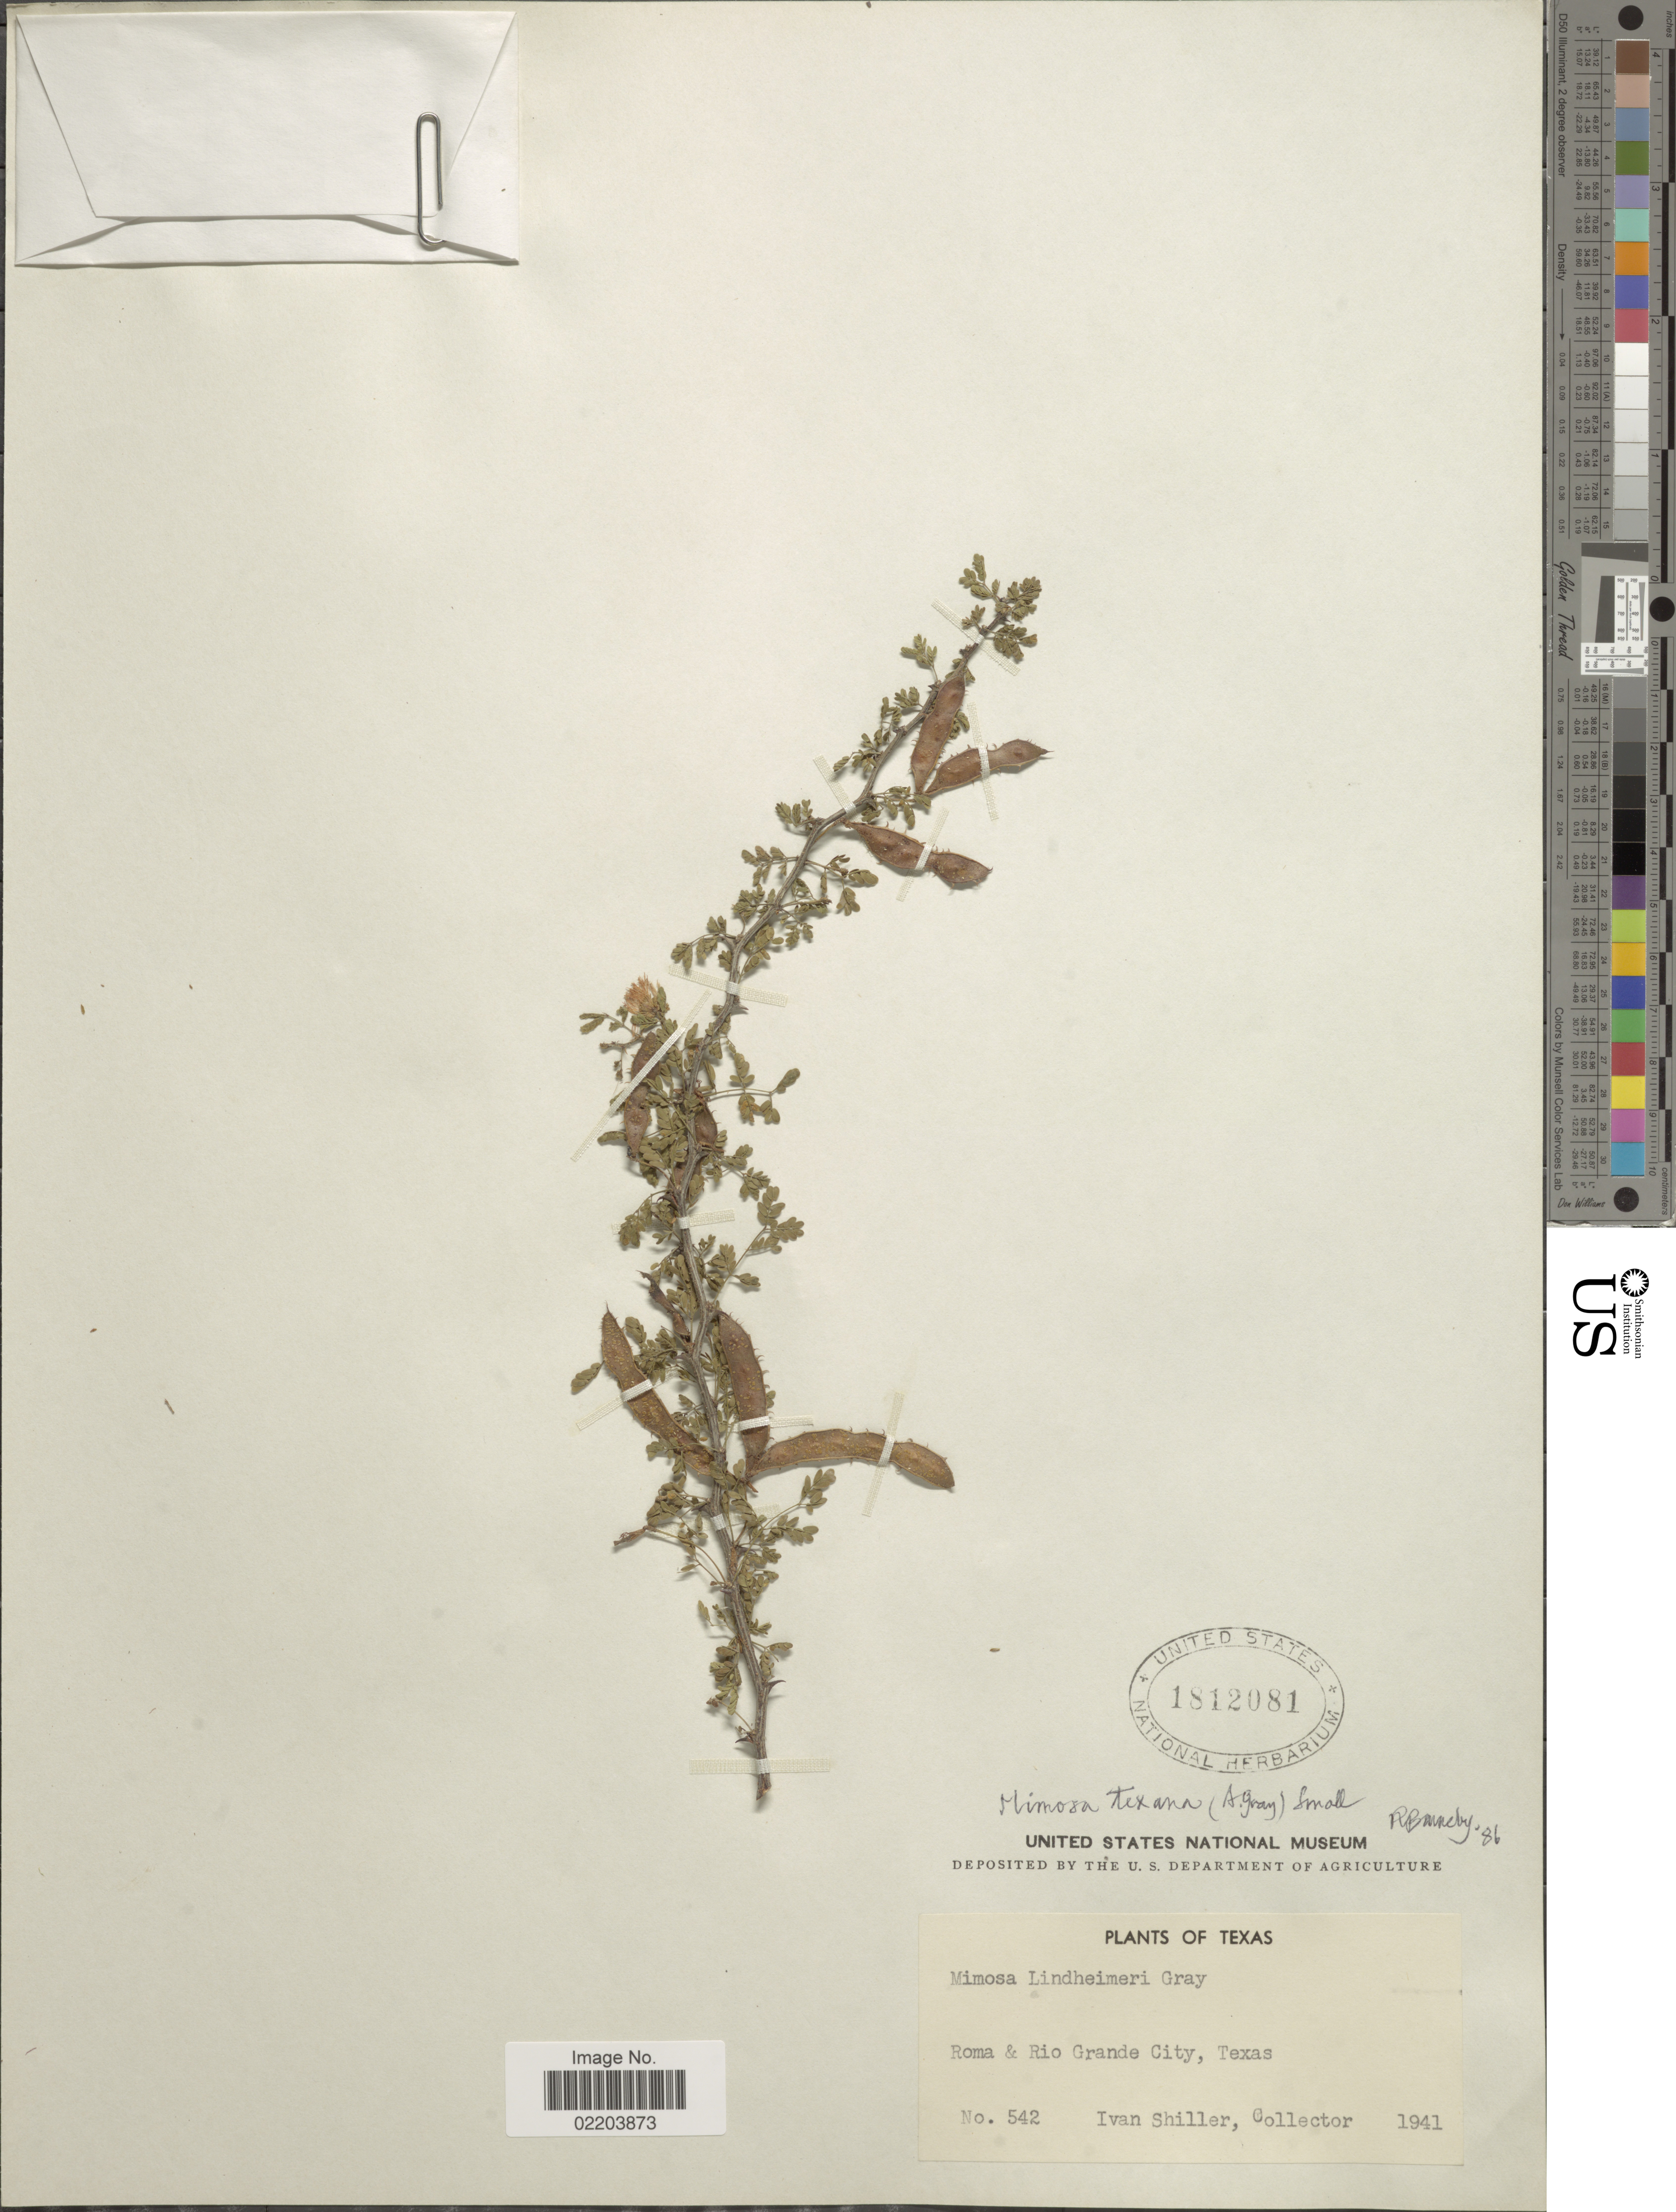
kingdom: Plantae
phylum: Tracheophyta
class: Magnoliopsida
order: Fabales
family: Fabaceae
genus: Mimosa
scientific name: Mimosa texana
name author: (A. Gray) Small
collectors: I. Shiller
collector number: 542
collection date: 1941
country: United States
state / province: Texas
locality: Roma & Rio Grande City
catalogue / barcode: US 1812081